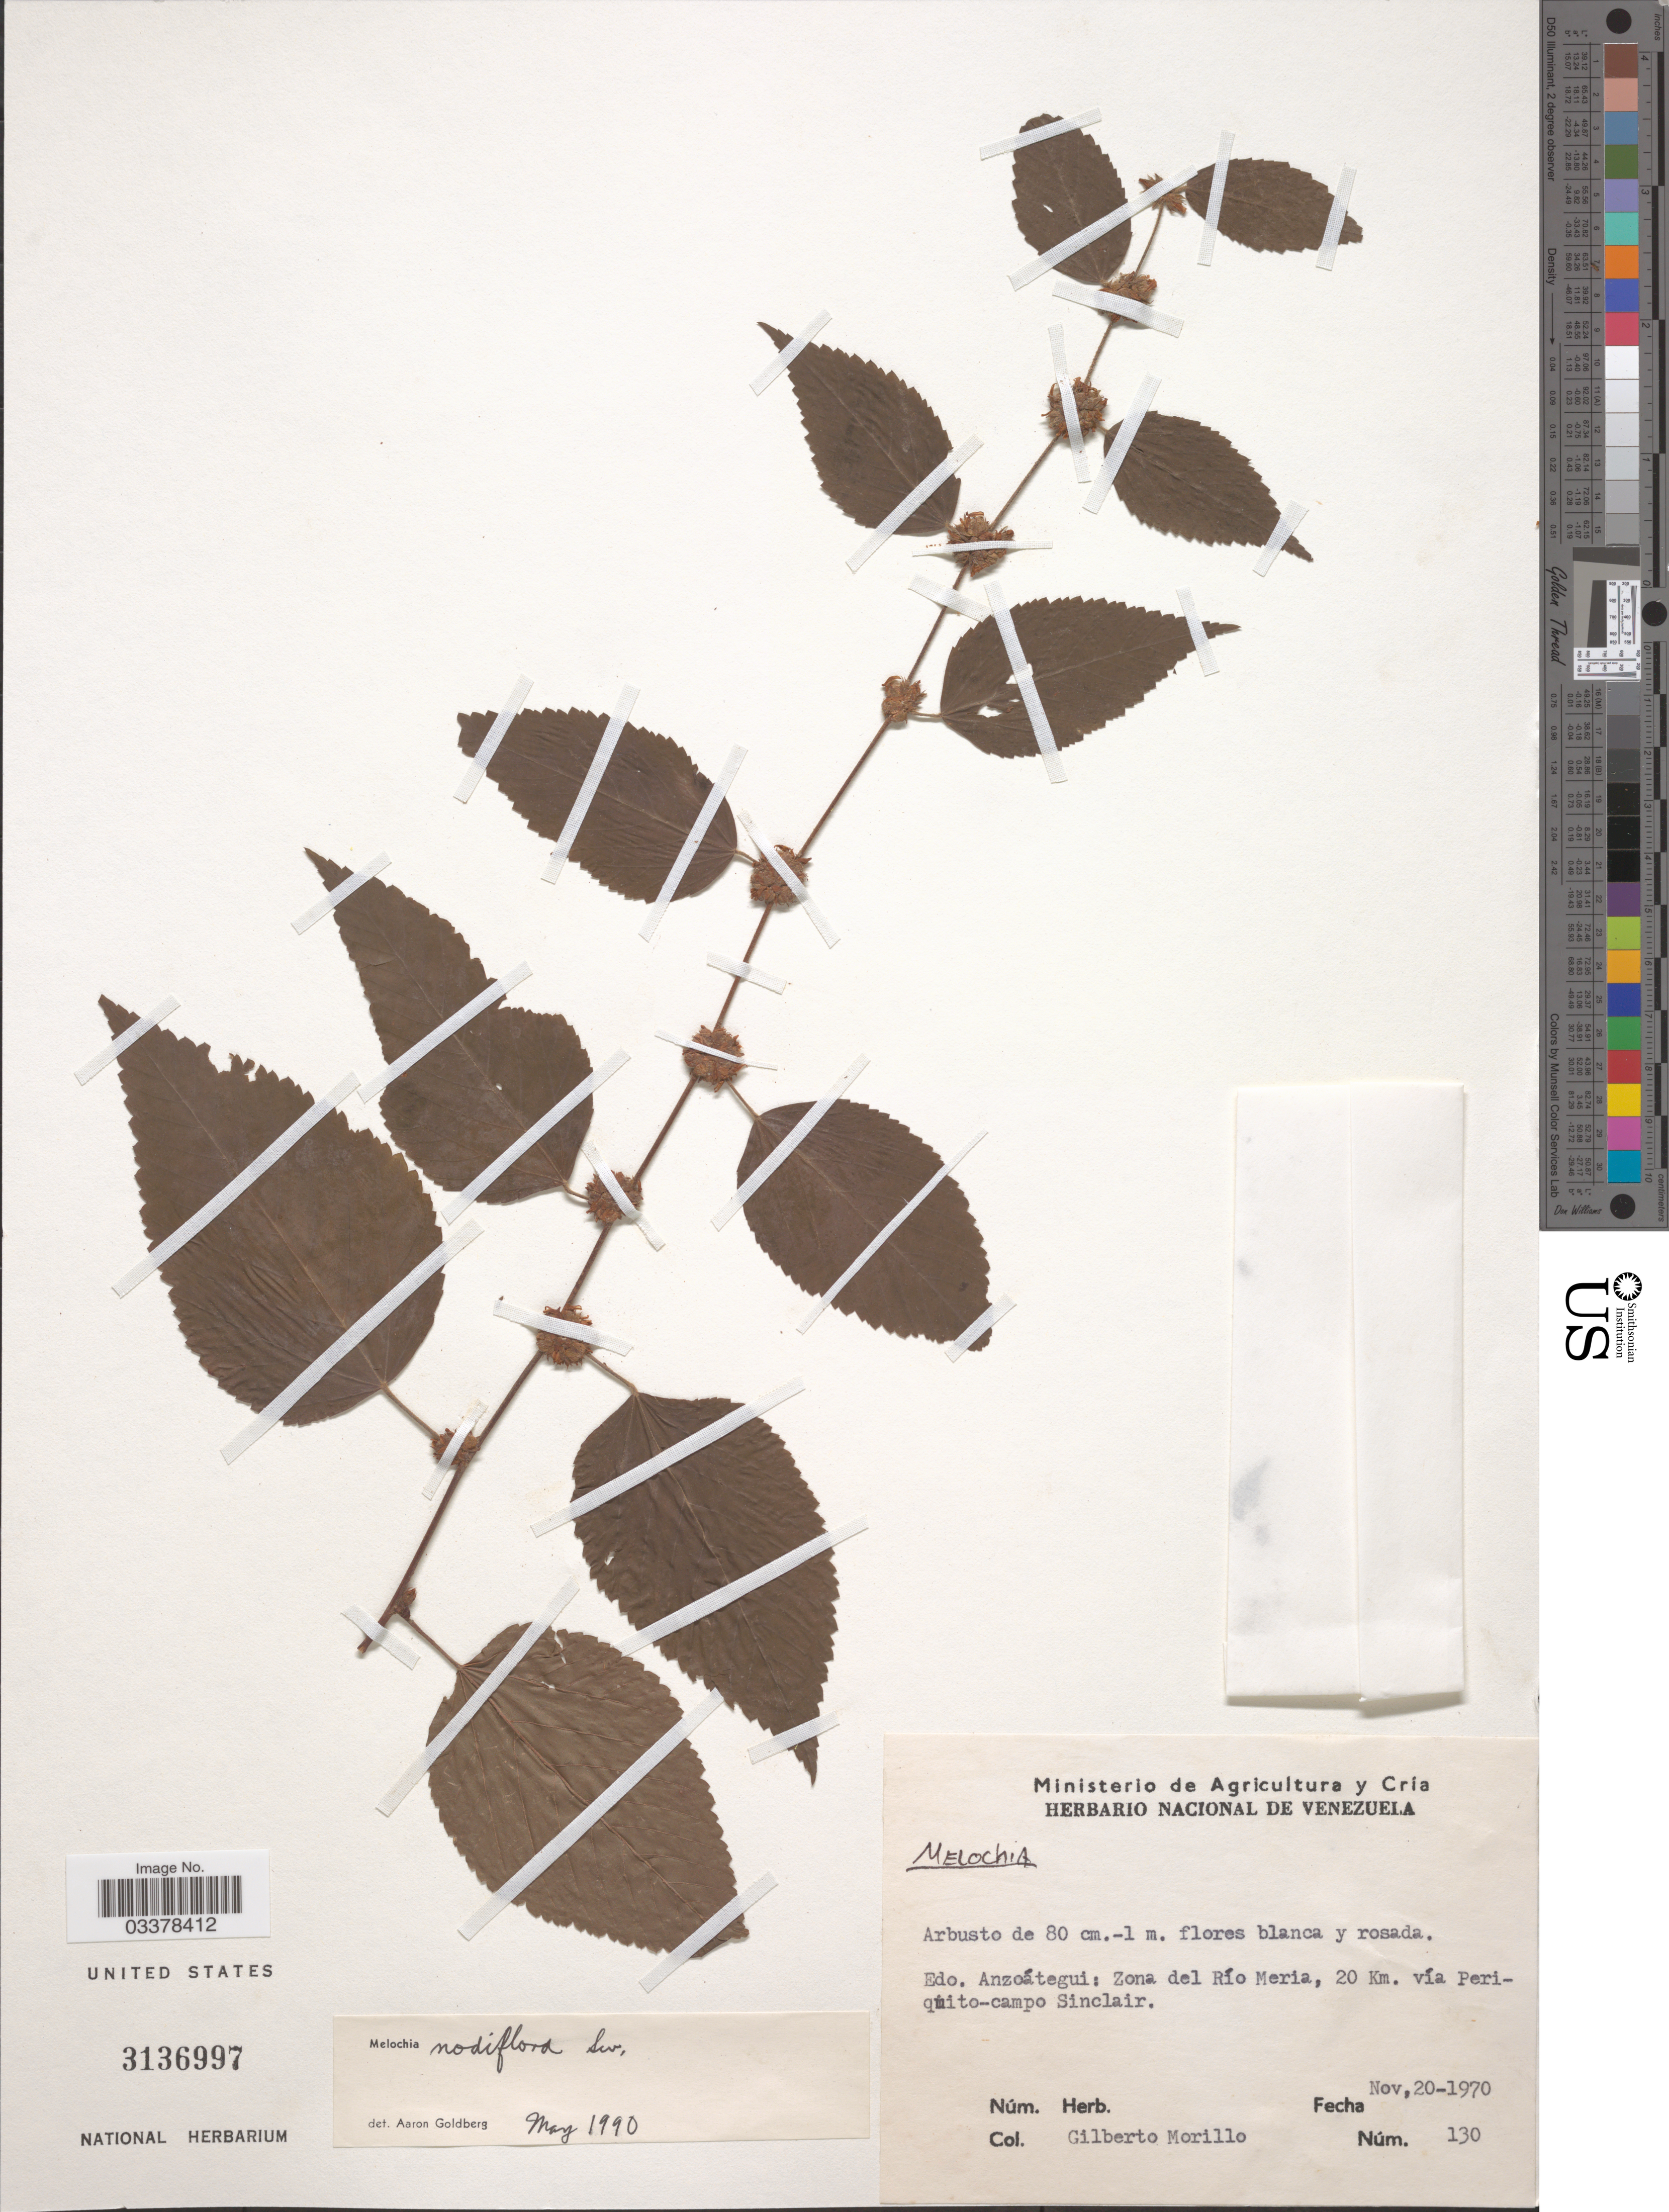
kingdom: Plantae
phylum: Tracheophyta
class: Magnoliopsida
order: Malvales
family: Malvaceae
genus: Melochia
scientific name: Melochia nodiflora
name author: Sw.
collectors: G. N. Morillo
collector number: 130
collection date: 1970-11-20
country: Venezuela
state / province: Anzoategui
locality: Zona del Río Meria, 20 Km. vía Periquito-campo Sinclair.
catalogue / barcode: US 3136997